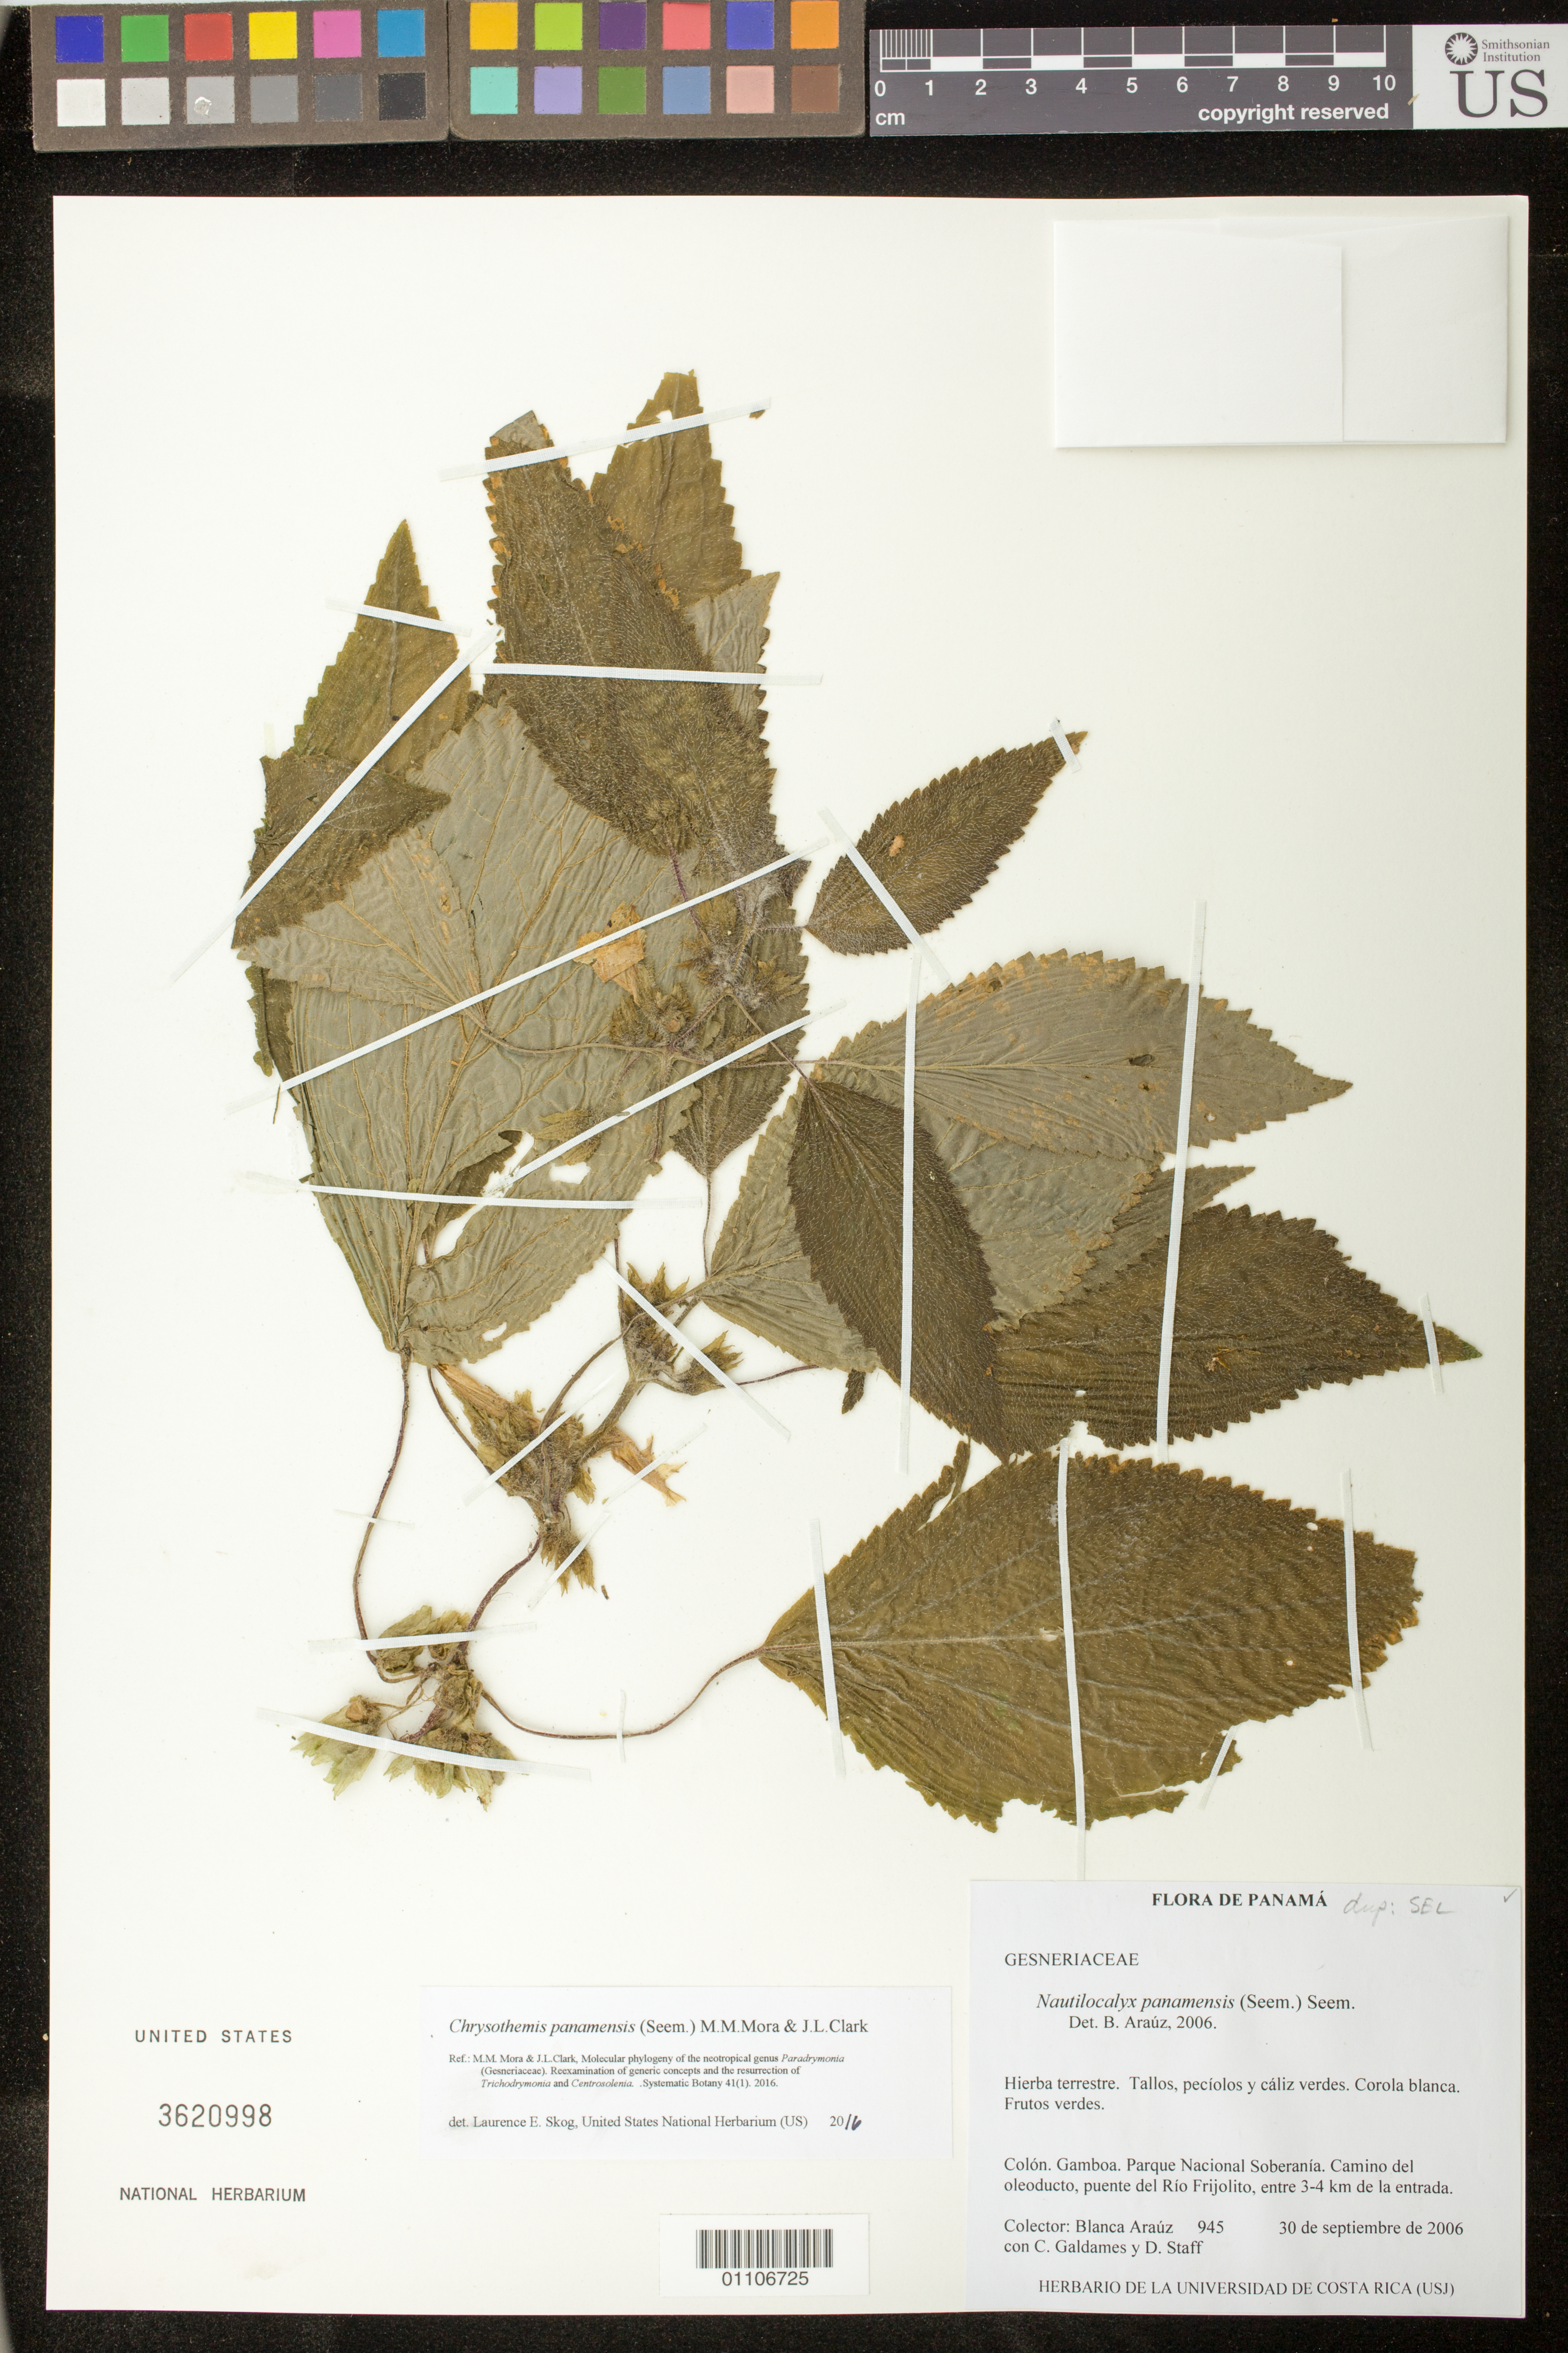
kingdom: Plantae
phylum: Tracheophyta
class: Magnoliopsida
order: Lamiales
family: Gesneriaceae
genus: Chrysothemis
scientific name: Chrysothemis panamensis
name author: (Seem.) M.M. Mora & J.L. Clark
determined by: Skog, Laurence E.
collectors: B. Araúz, C. Galdames & D. Staff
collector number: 945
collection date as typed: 30 Sep 2006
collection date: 2006-09-30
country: Panama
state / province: Colón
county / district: Canal Zone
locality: Gamboa. Parque Nacional Soberania. Camino del oleoducto, puente del Rio Frijolito, entre 2-4 km de la entrada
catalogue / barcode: US 3620998